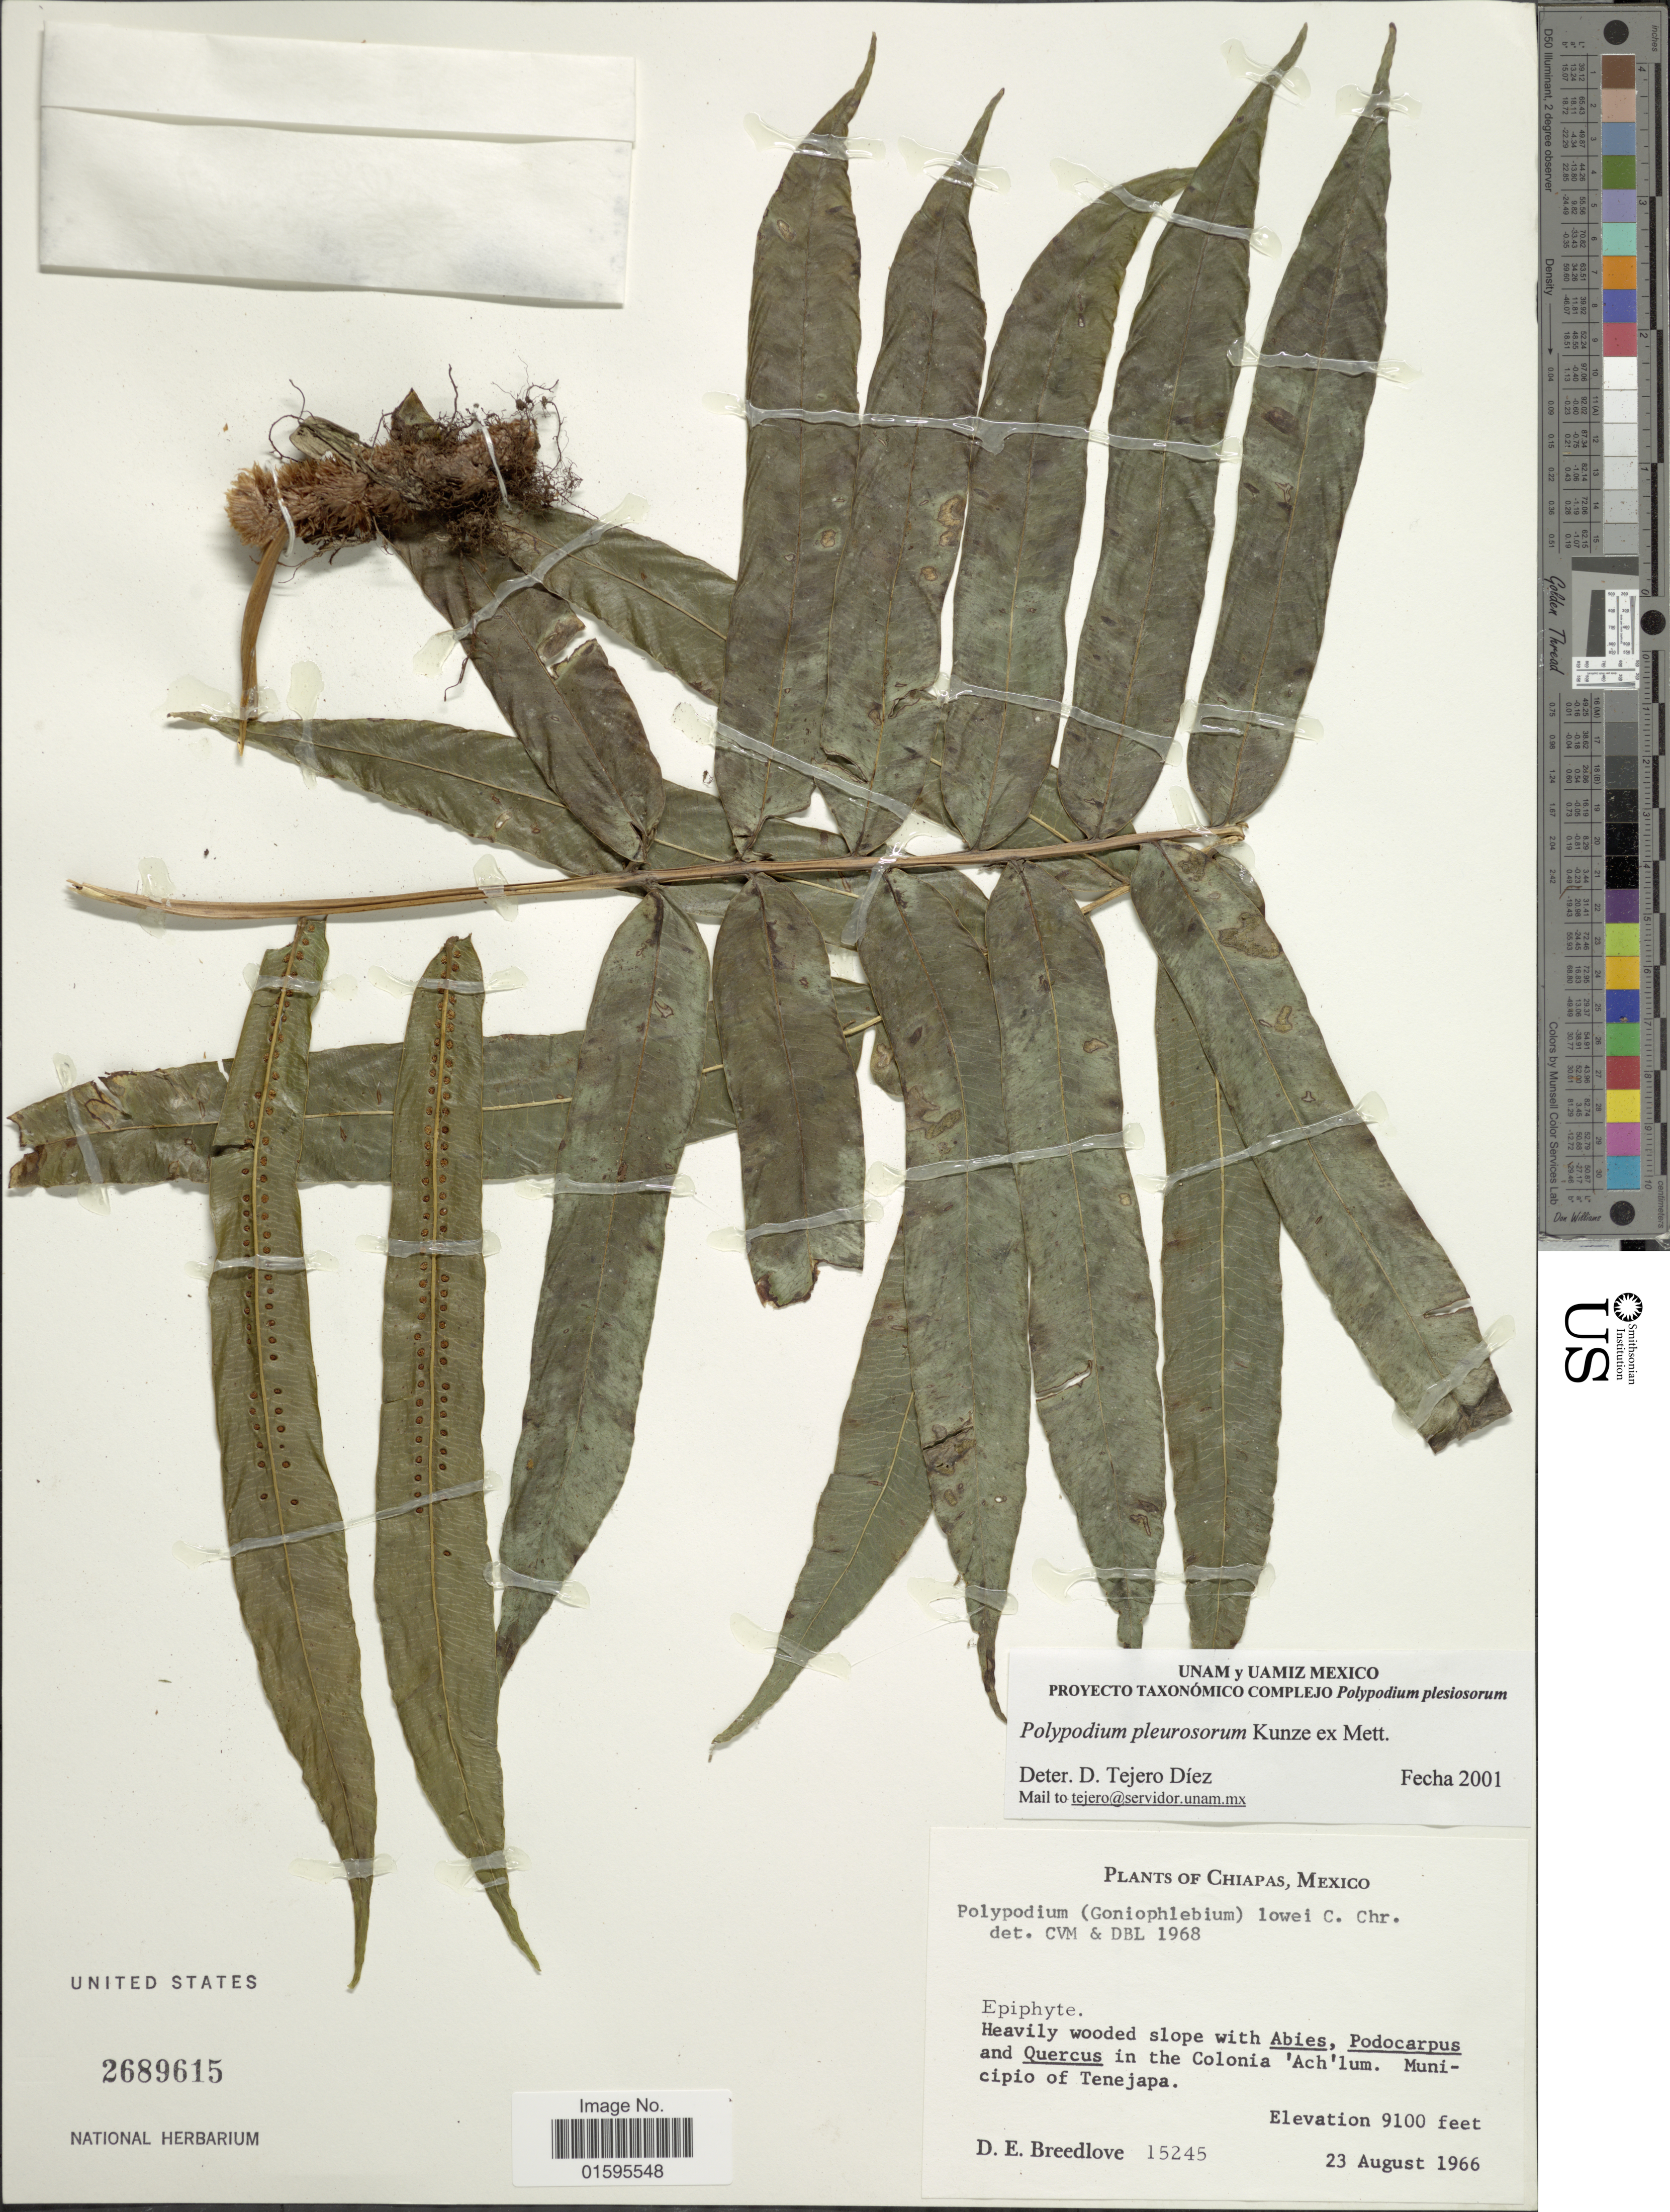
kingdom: Plantae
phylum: Tracheophyta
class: Polypodiopsida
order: Polypodiales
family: Polypodiaceae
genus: Polypodium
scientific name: Polypodium pleurosorum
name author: Kunze ex Mett.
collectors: D. E. Breedlove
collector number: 15245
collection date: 1966-08-23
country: Mexico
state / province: Chiapas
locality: In the Colonia 'Ach'lum, Municipio of Tenejapa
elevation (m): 2774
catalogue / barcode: US 2689615